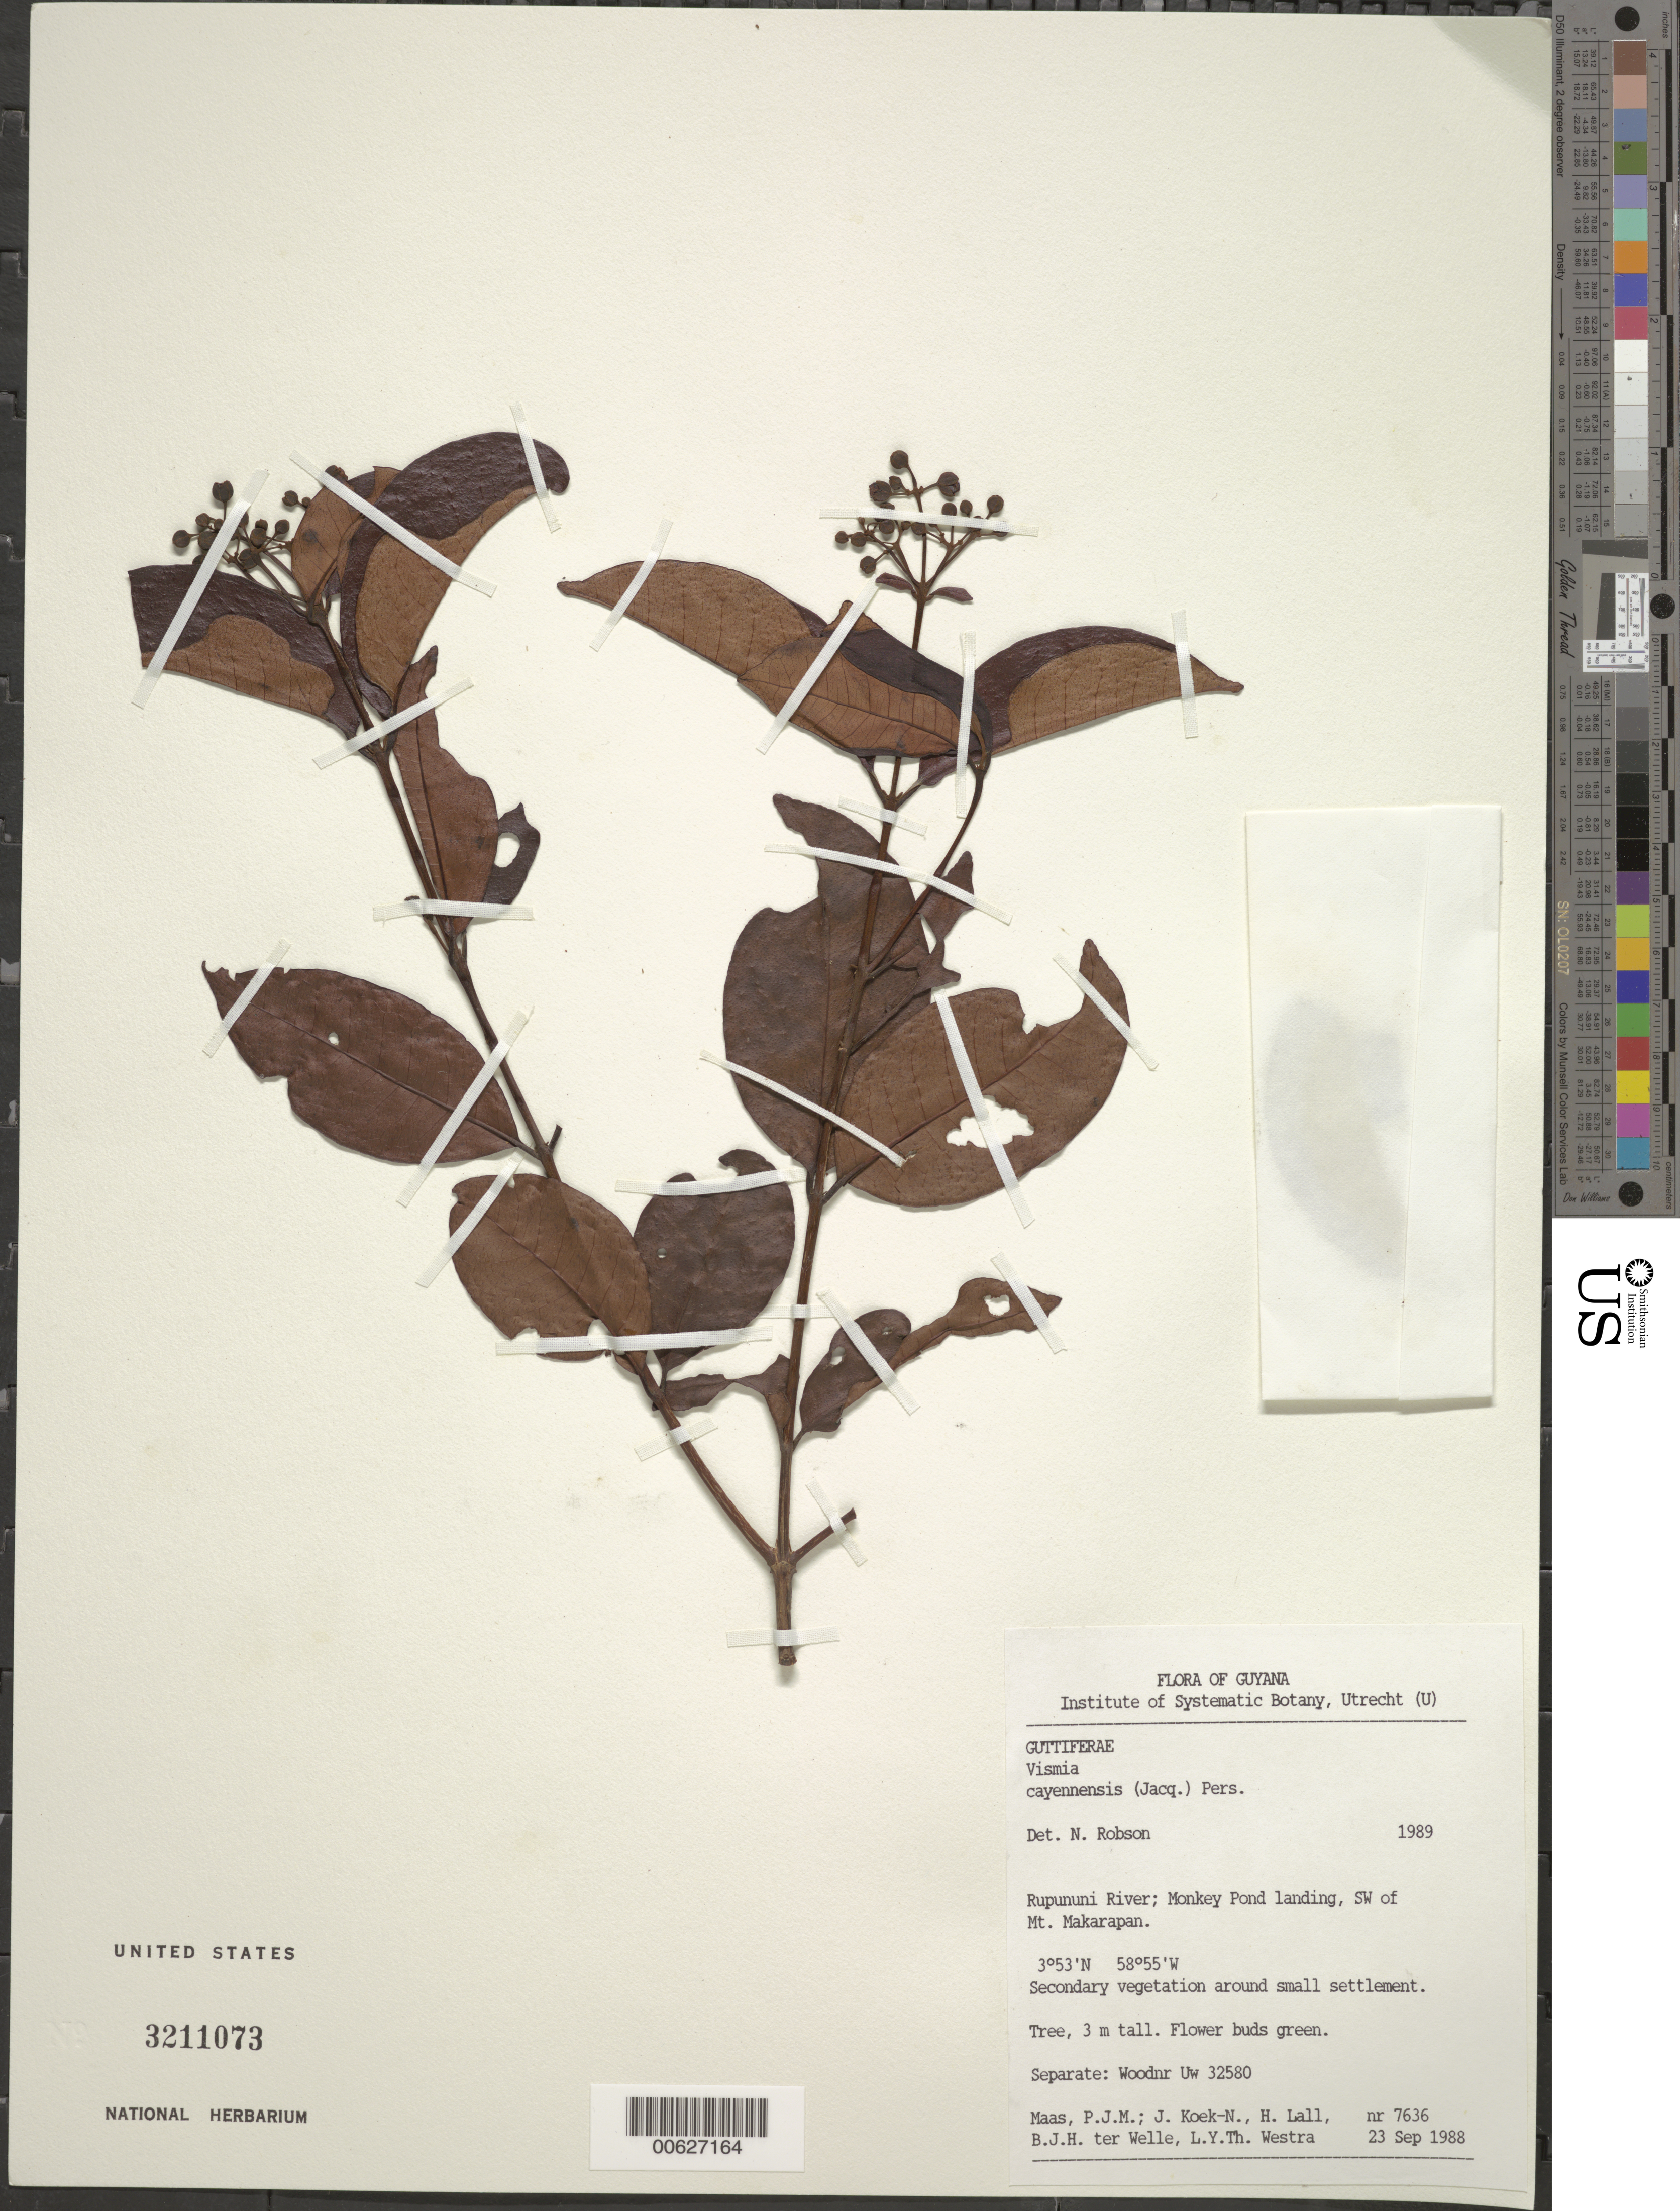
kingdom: Plantae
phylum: Tracheophyta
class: Magnoliopsida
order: Malpighiales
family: Hypericaceae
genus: Vismia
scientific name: Vismia cayennensis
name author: (Jacq.) Pers.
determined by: Robson, Norman K. B.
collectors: P. Maas, J. Koek-Noorman, H. Lall, B. Welle & L. Y. T. Westra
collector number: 7636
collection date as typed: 23-Sep-88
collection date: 1988-09-23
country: Guyana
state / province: U. Takutu-U. Essequibo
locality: Monkey Pond landing, SW of Mt. Makarapan; Rupununi River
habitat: Secondary vegetation around small settlement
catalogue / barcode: US 3211073